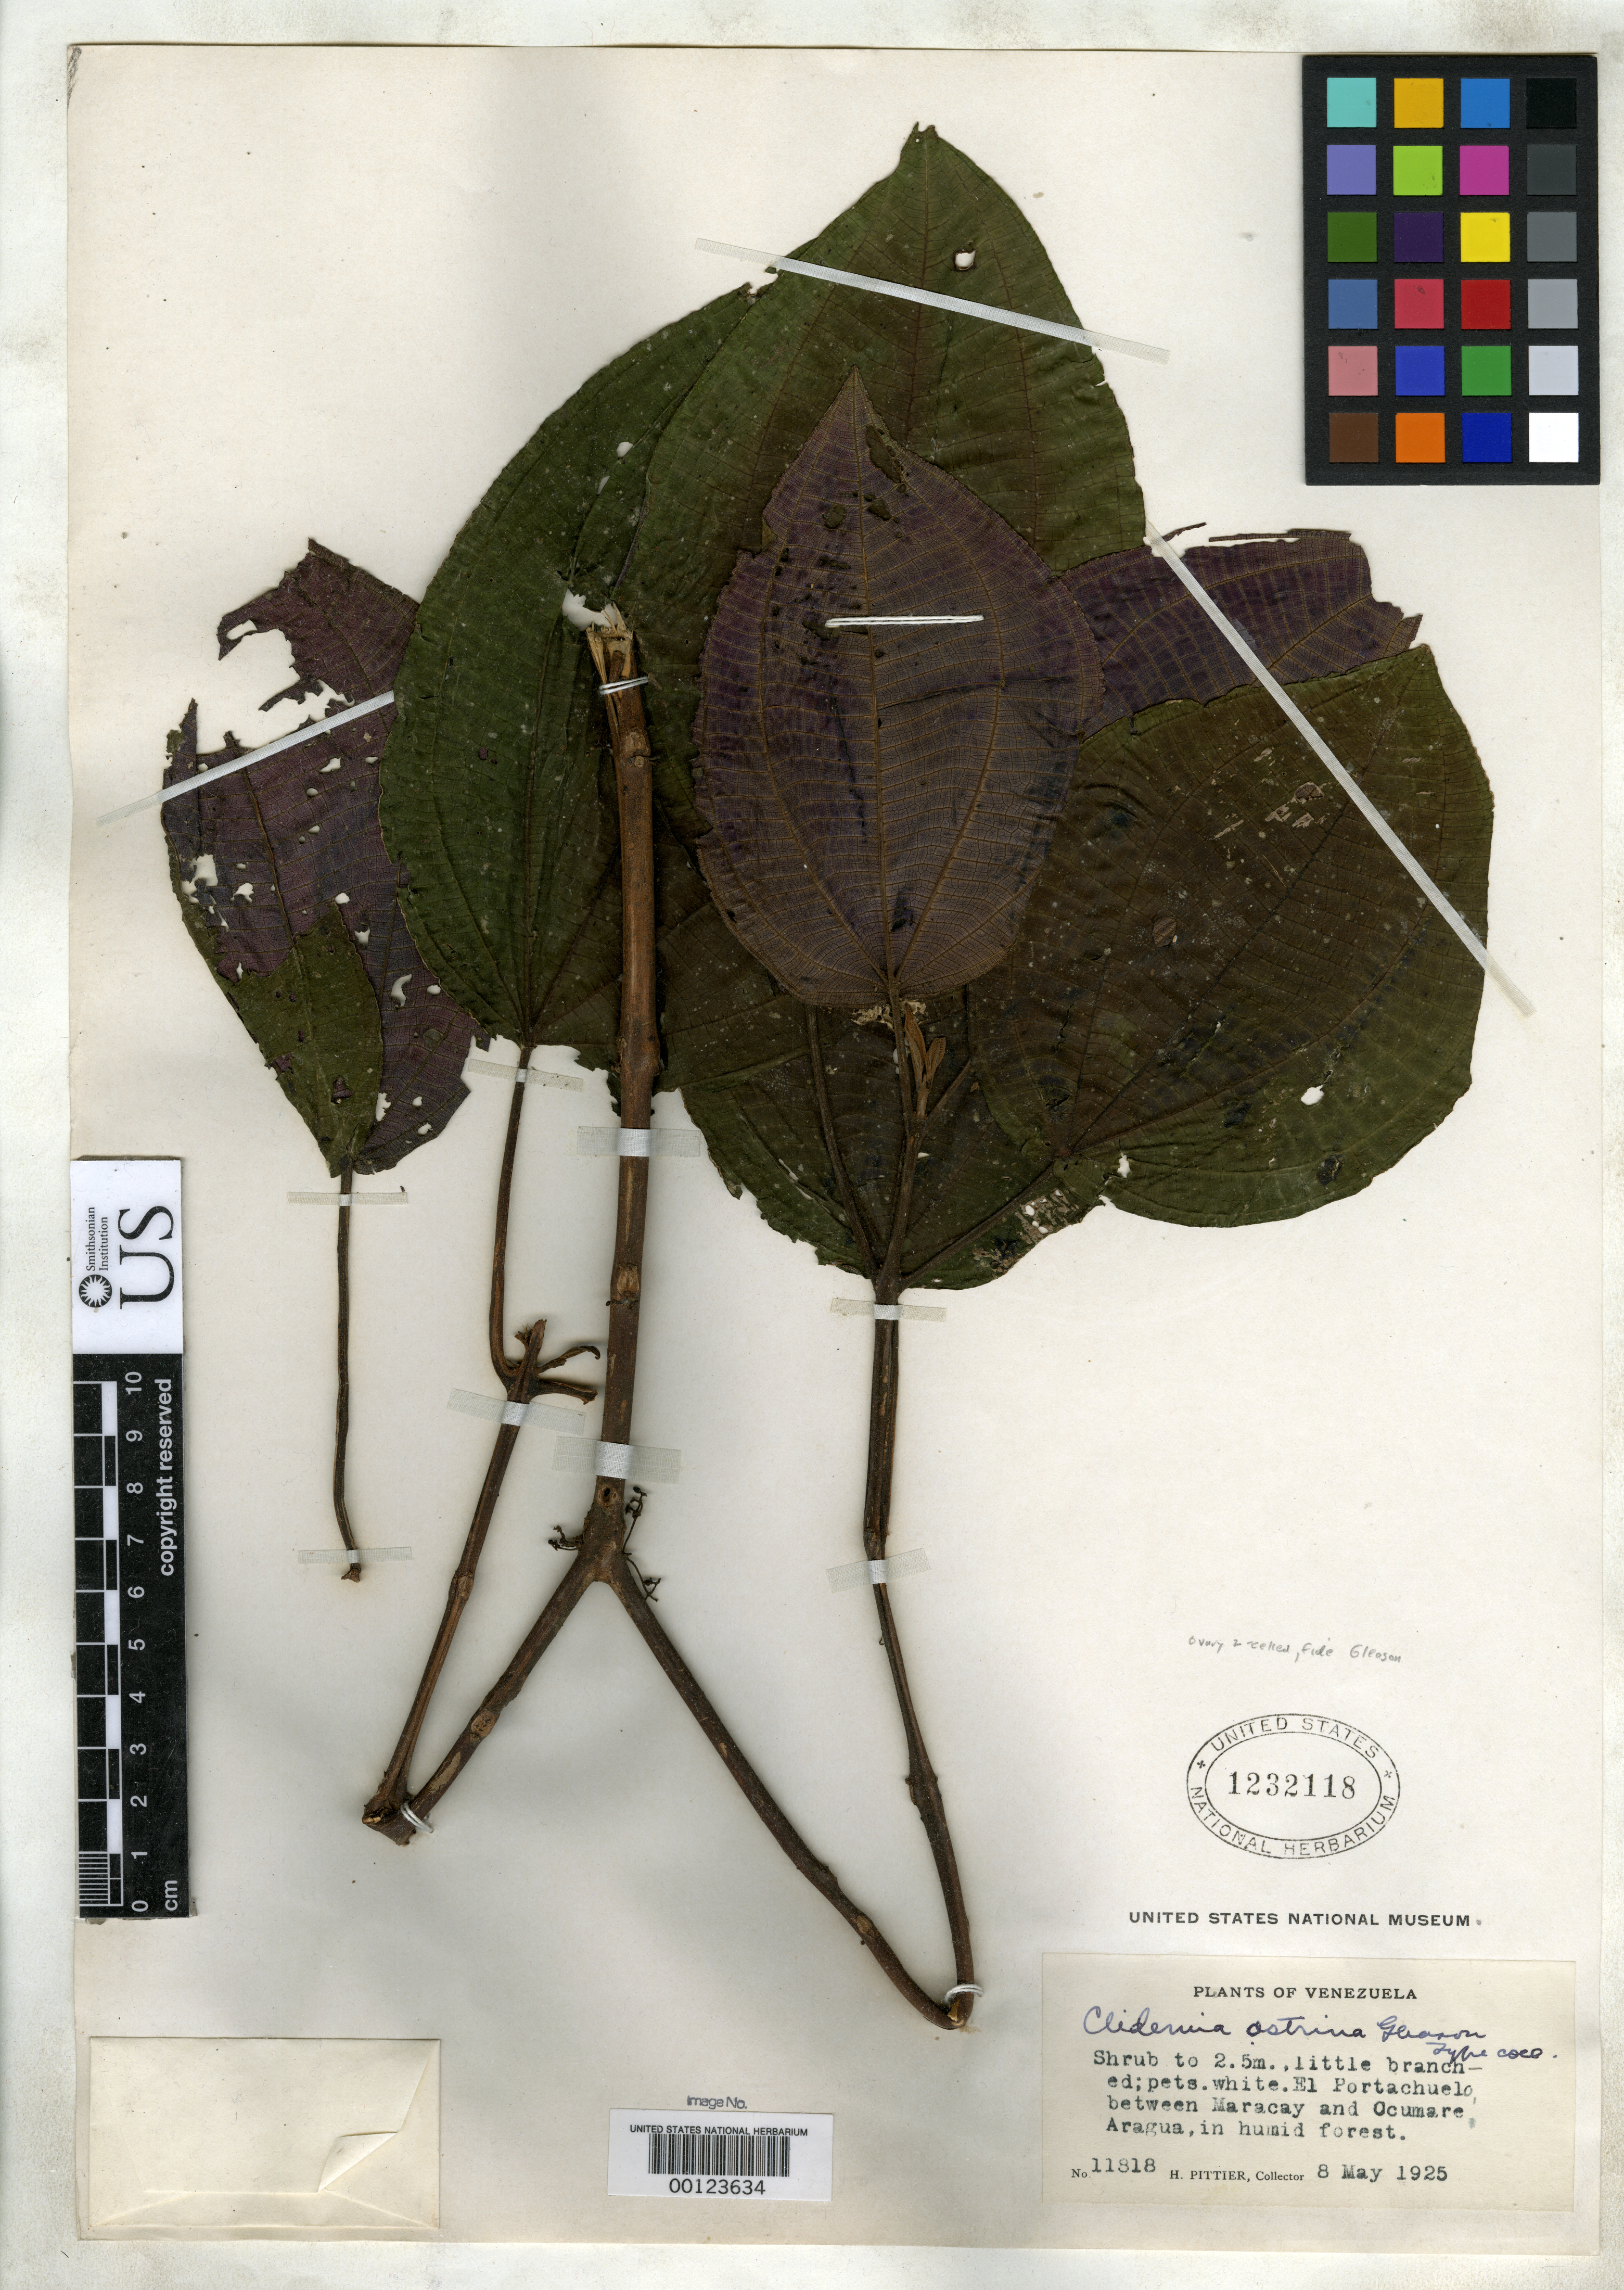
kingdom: Plantae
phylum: Tracheophyta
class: Magnoliopsida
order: Myrtales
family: Melastomataceae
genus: Clidemia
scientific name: Clidemia ostrina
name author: Gleason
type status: Isotype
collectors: H. F. Pittier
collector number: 11818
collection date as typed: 08 May 1915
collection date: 1915-05-08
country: Venezuela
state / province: Aragua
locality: Portachuelo, between Maracay and Ocumore.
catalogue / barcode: US 1232118